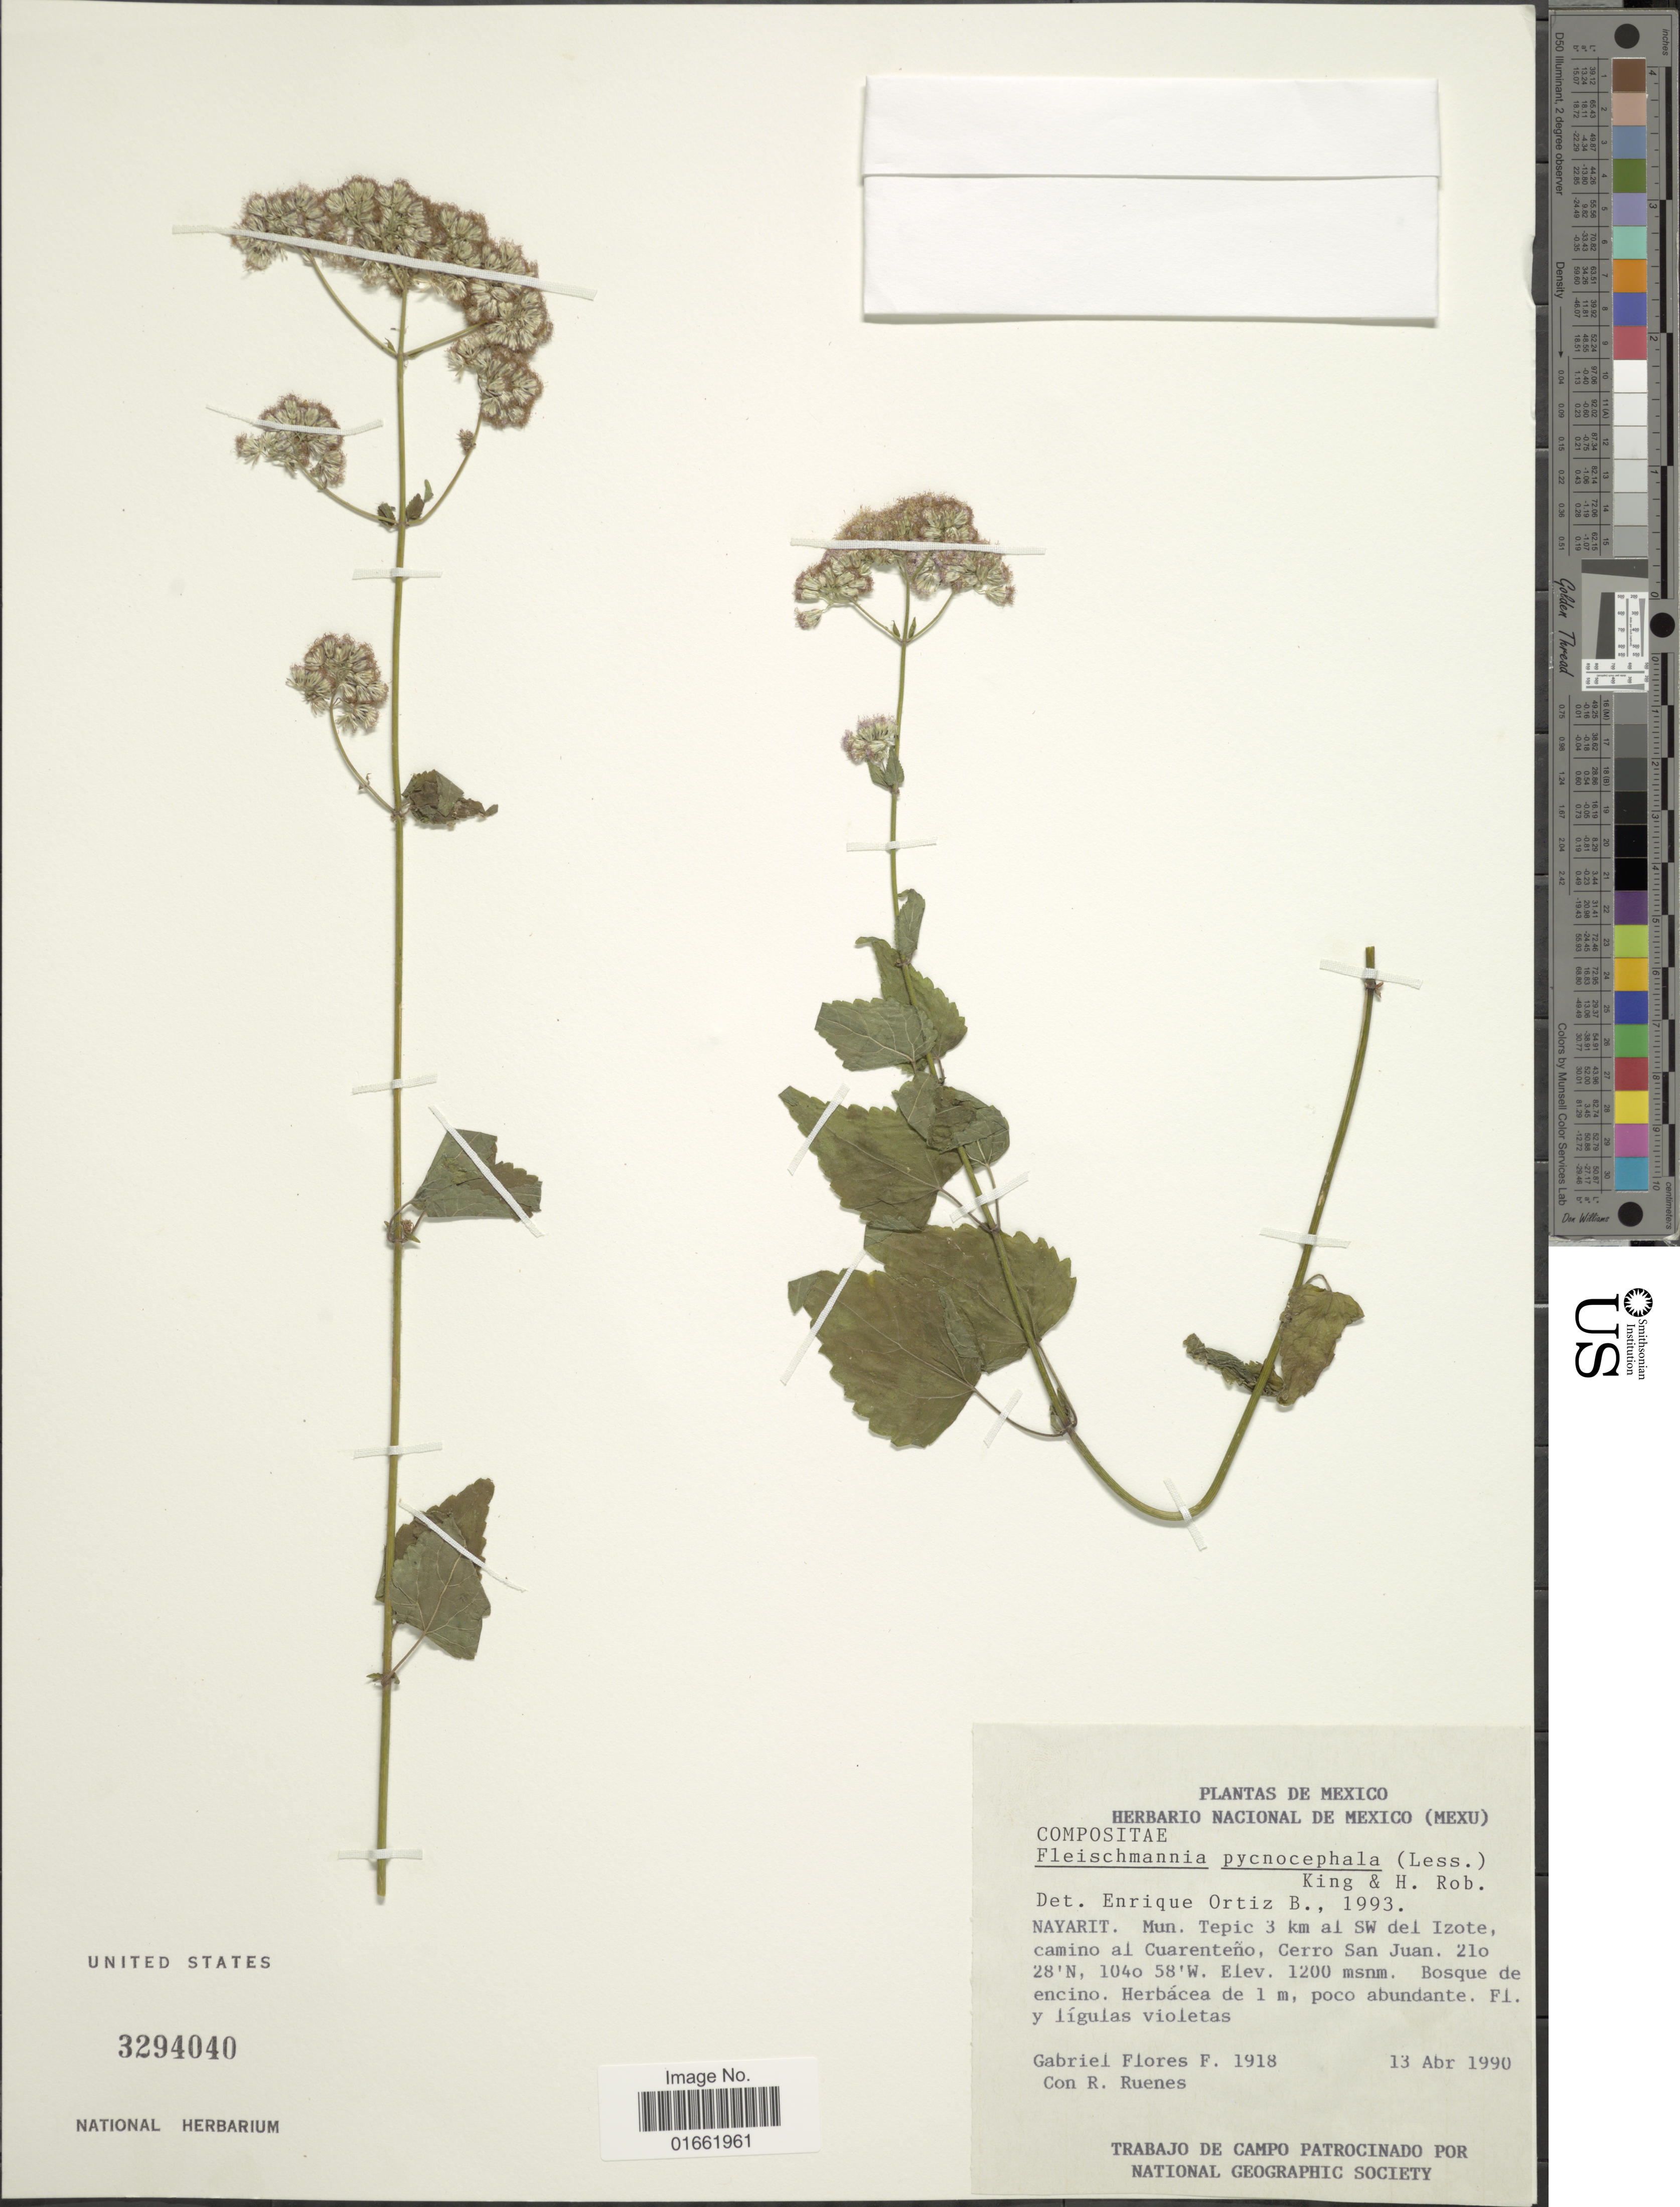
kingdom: Plantae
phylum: Tracheophyta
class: Magnoliopsida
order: Asterales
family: Asteraceae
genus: Fleischmannia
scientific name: Fleischmannia pycnocephala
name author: (Less.) R.M. King & H. Rob.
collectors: G. Flores F. & R. Ruenes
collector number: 1918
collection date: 1990-04-13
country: Mexico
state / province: Nayarit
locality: Nayarit. Mun. Tepic 3 km al SW del Izote, camino al Cuarenteño, Cerro San Juan.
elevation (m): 1200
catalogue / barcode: US 3294040